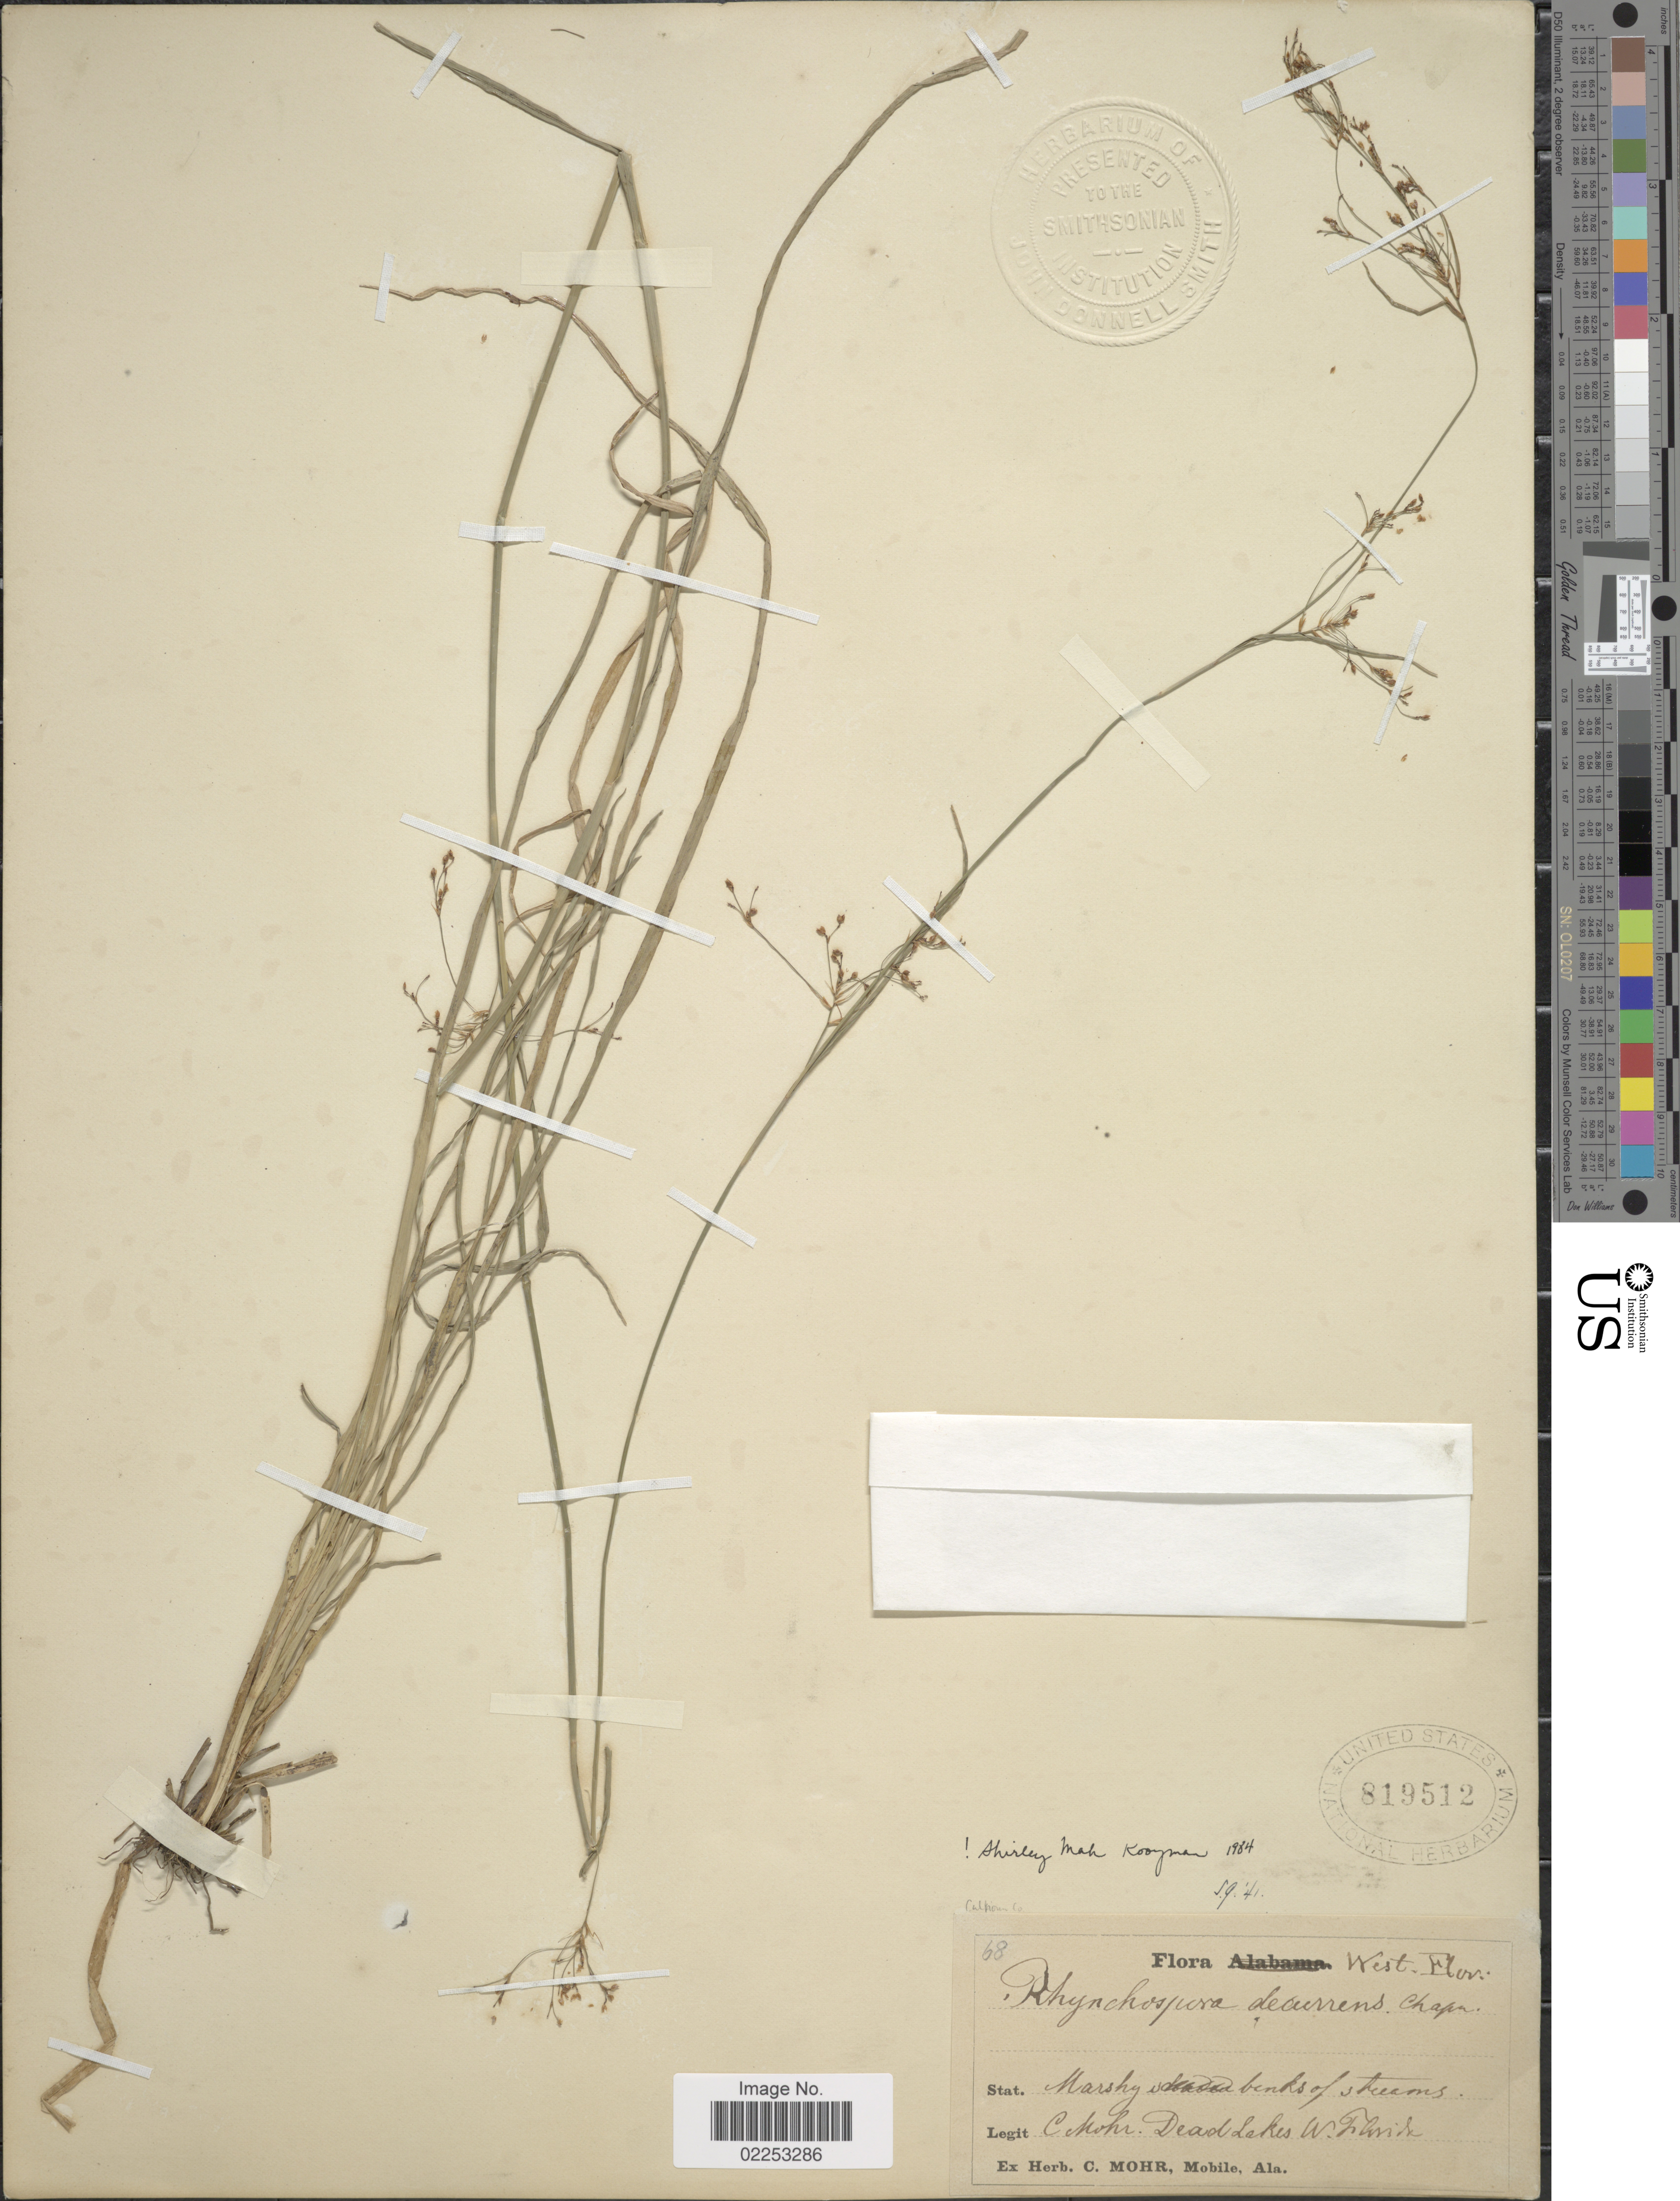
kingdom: Plantae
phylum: Tracheophyta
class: Liliopsida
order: Poales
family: Cyperaceae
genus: Rhynchospora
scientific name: Rhynchospora decurrens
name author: Chapm.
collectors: C. T. Mohr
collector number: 68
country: United States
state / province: Florida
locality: West Florida. Dead Lakes. Calhoun Co.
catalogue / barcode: US 819512